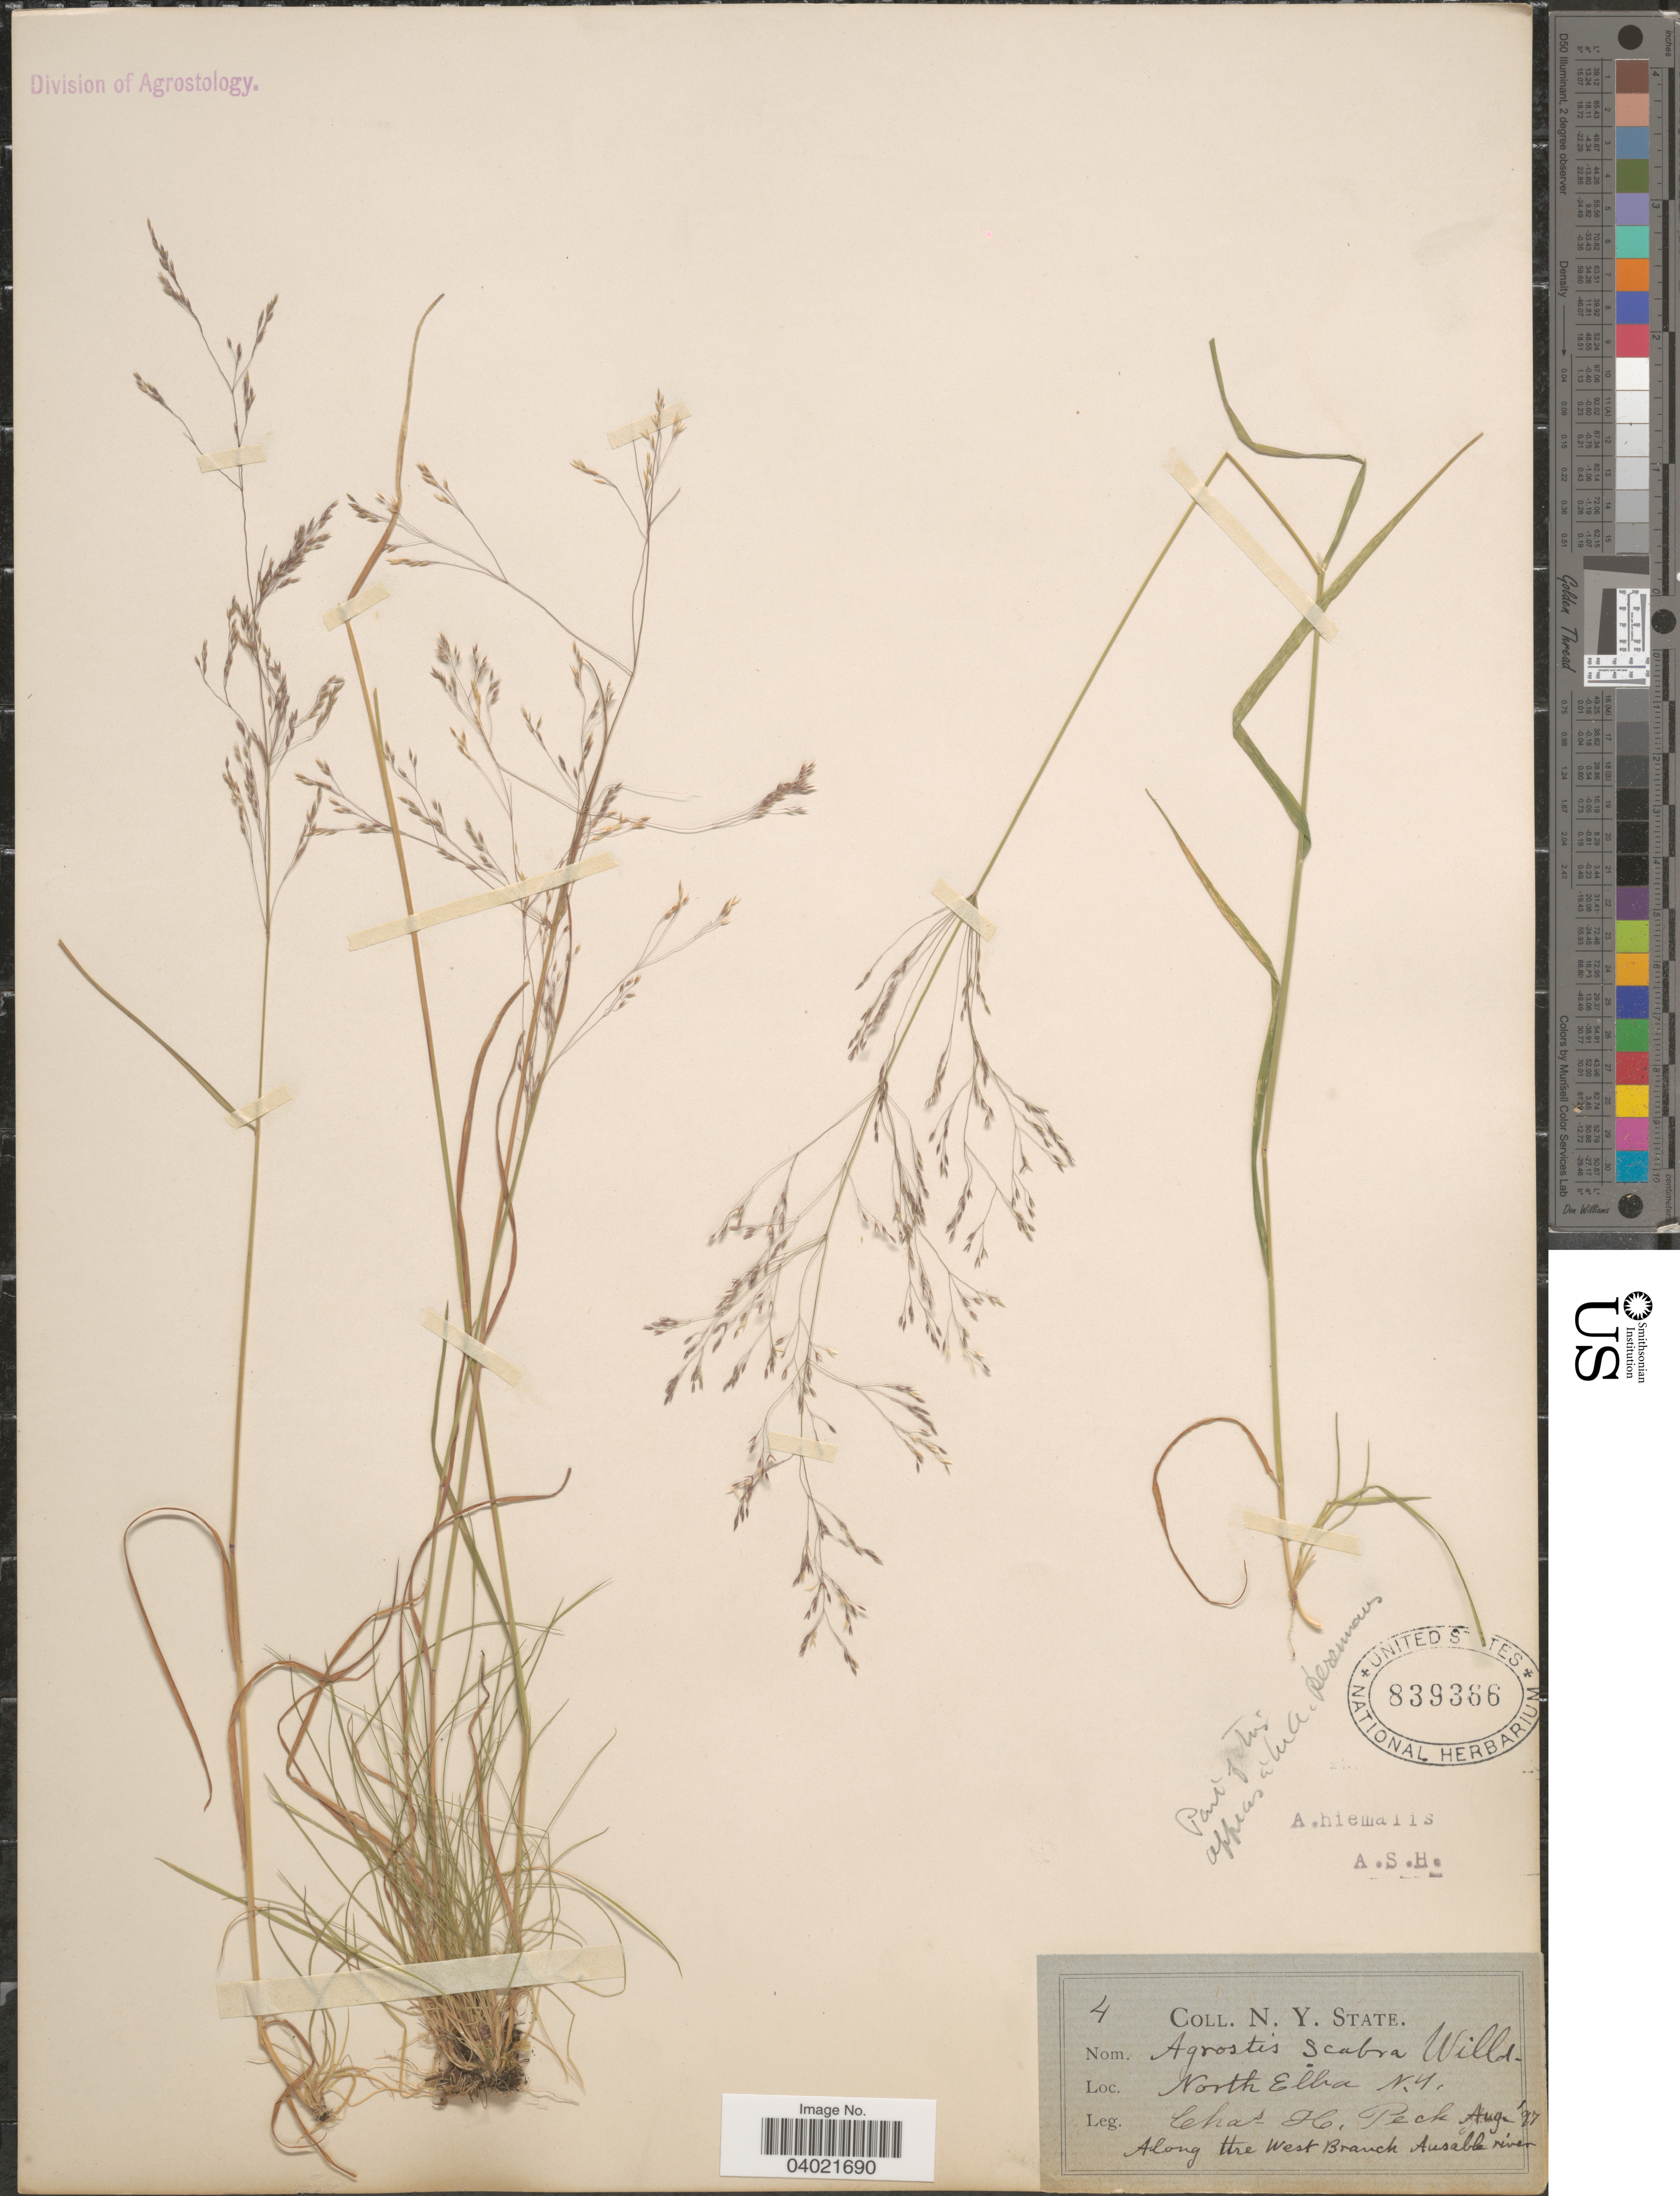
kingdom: Plantae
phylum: Tracheophyta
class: Liliopsida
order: Poales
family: Poaceae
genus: Agrostis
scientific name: Agrostis perennans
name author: (Walter) Tuck.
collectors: C. H. Peck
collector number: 4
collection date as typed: Transcribed d/m/y: /8/97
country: United States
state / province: New York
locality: North Elba. Along the West Branch Ausable river.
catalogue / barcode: US 839366